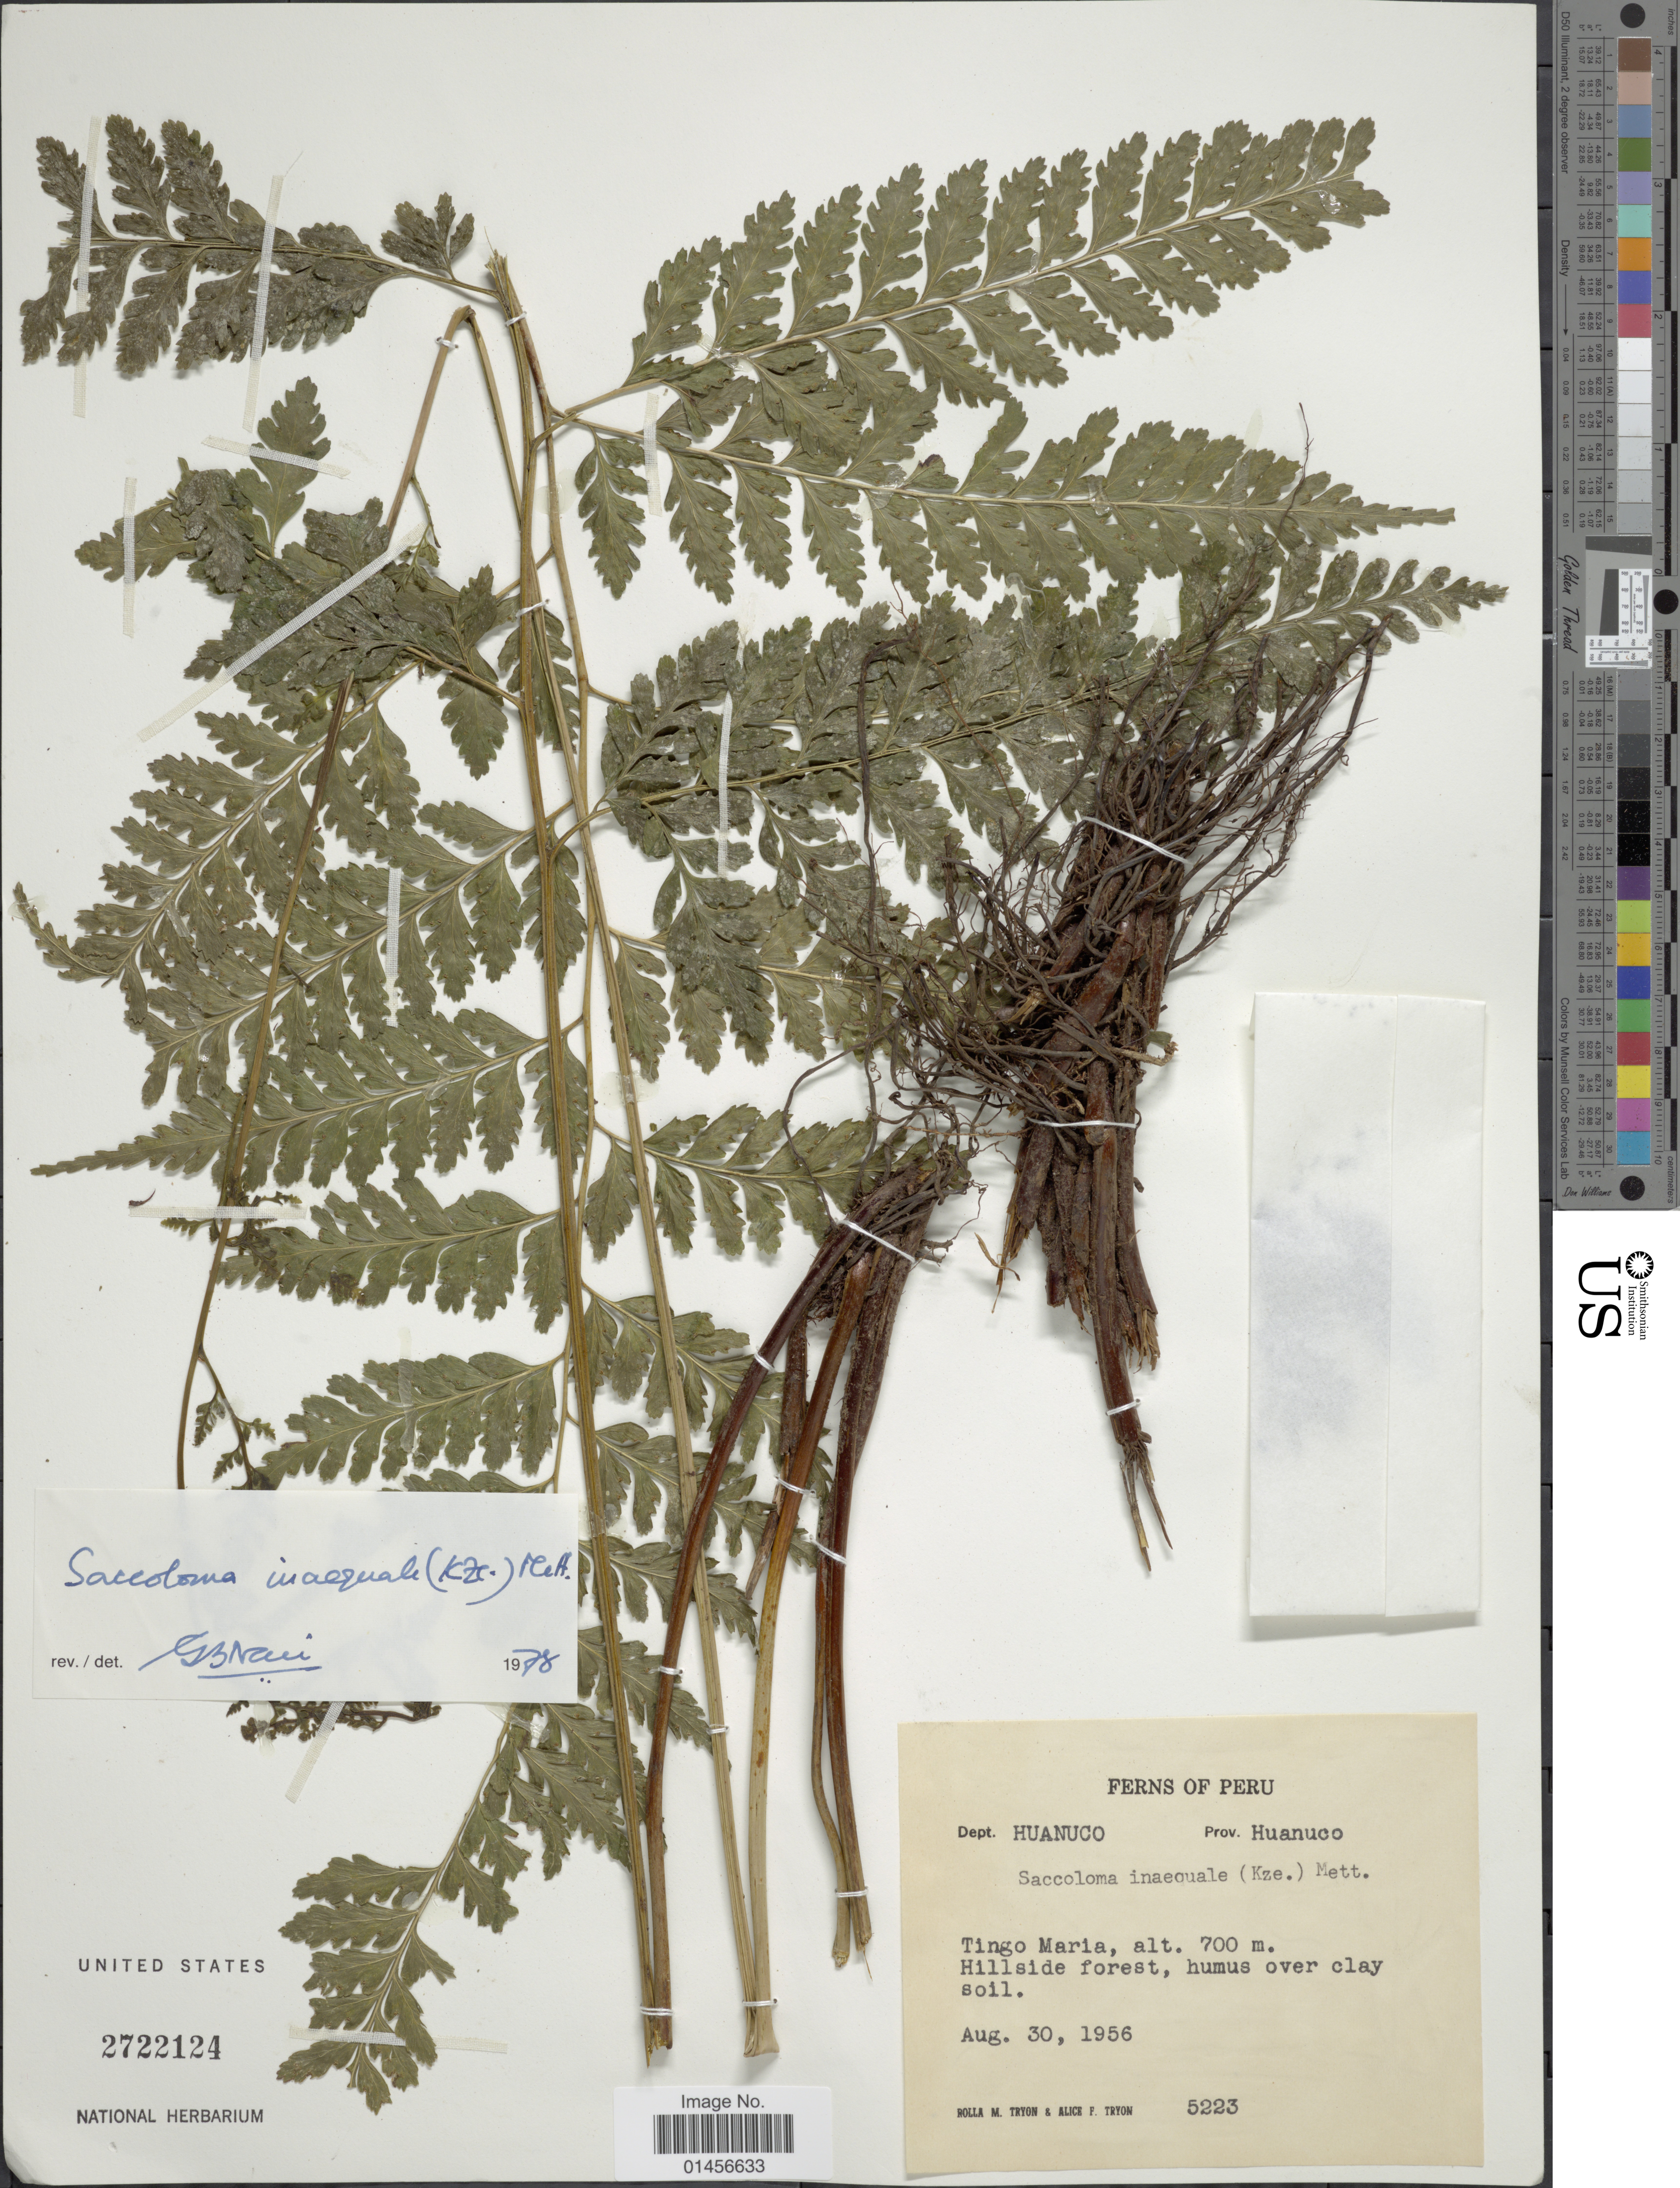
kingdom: Plantae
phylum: Tracheophyta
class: Polypodiopsida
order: Polypodiales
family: Saccolomataceae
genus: Saccoloma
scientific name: Saccoloma inaequale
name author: (Kunze) Mett.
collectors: R. M. Tryon & A. F. Tryon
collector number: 5223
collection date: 1956-08-30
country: Peru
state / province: Huánuco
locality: Dept. Huanuco, Tingo Maria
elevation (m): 700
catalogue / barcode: US 2722124